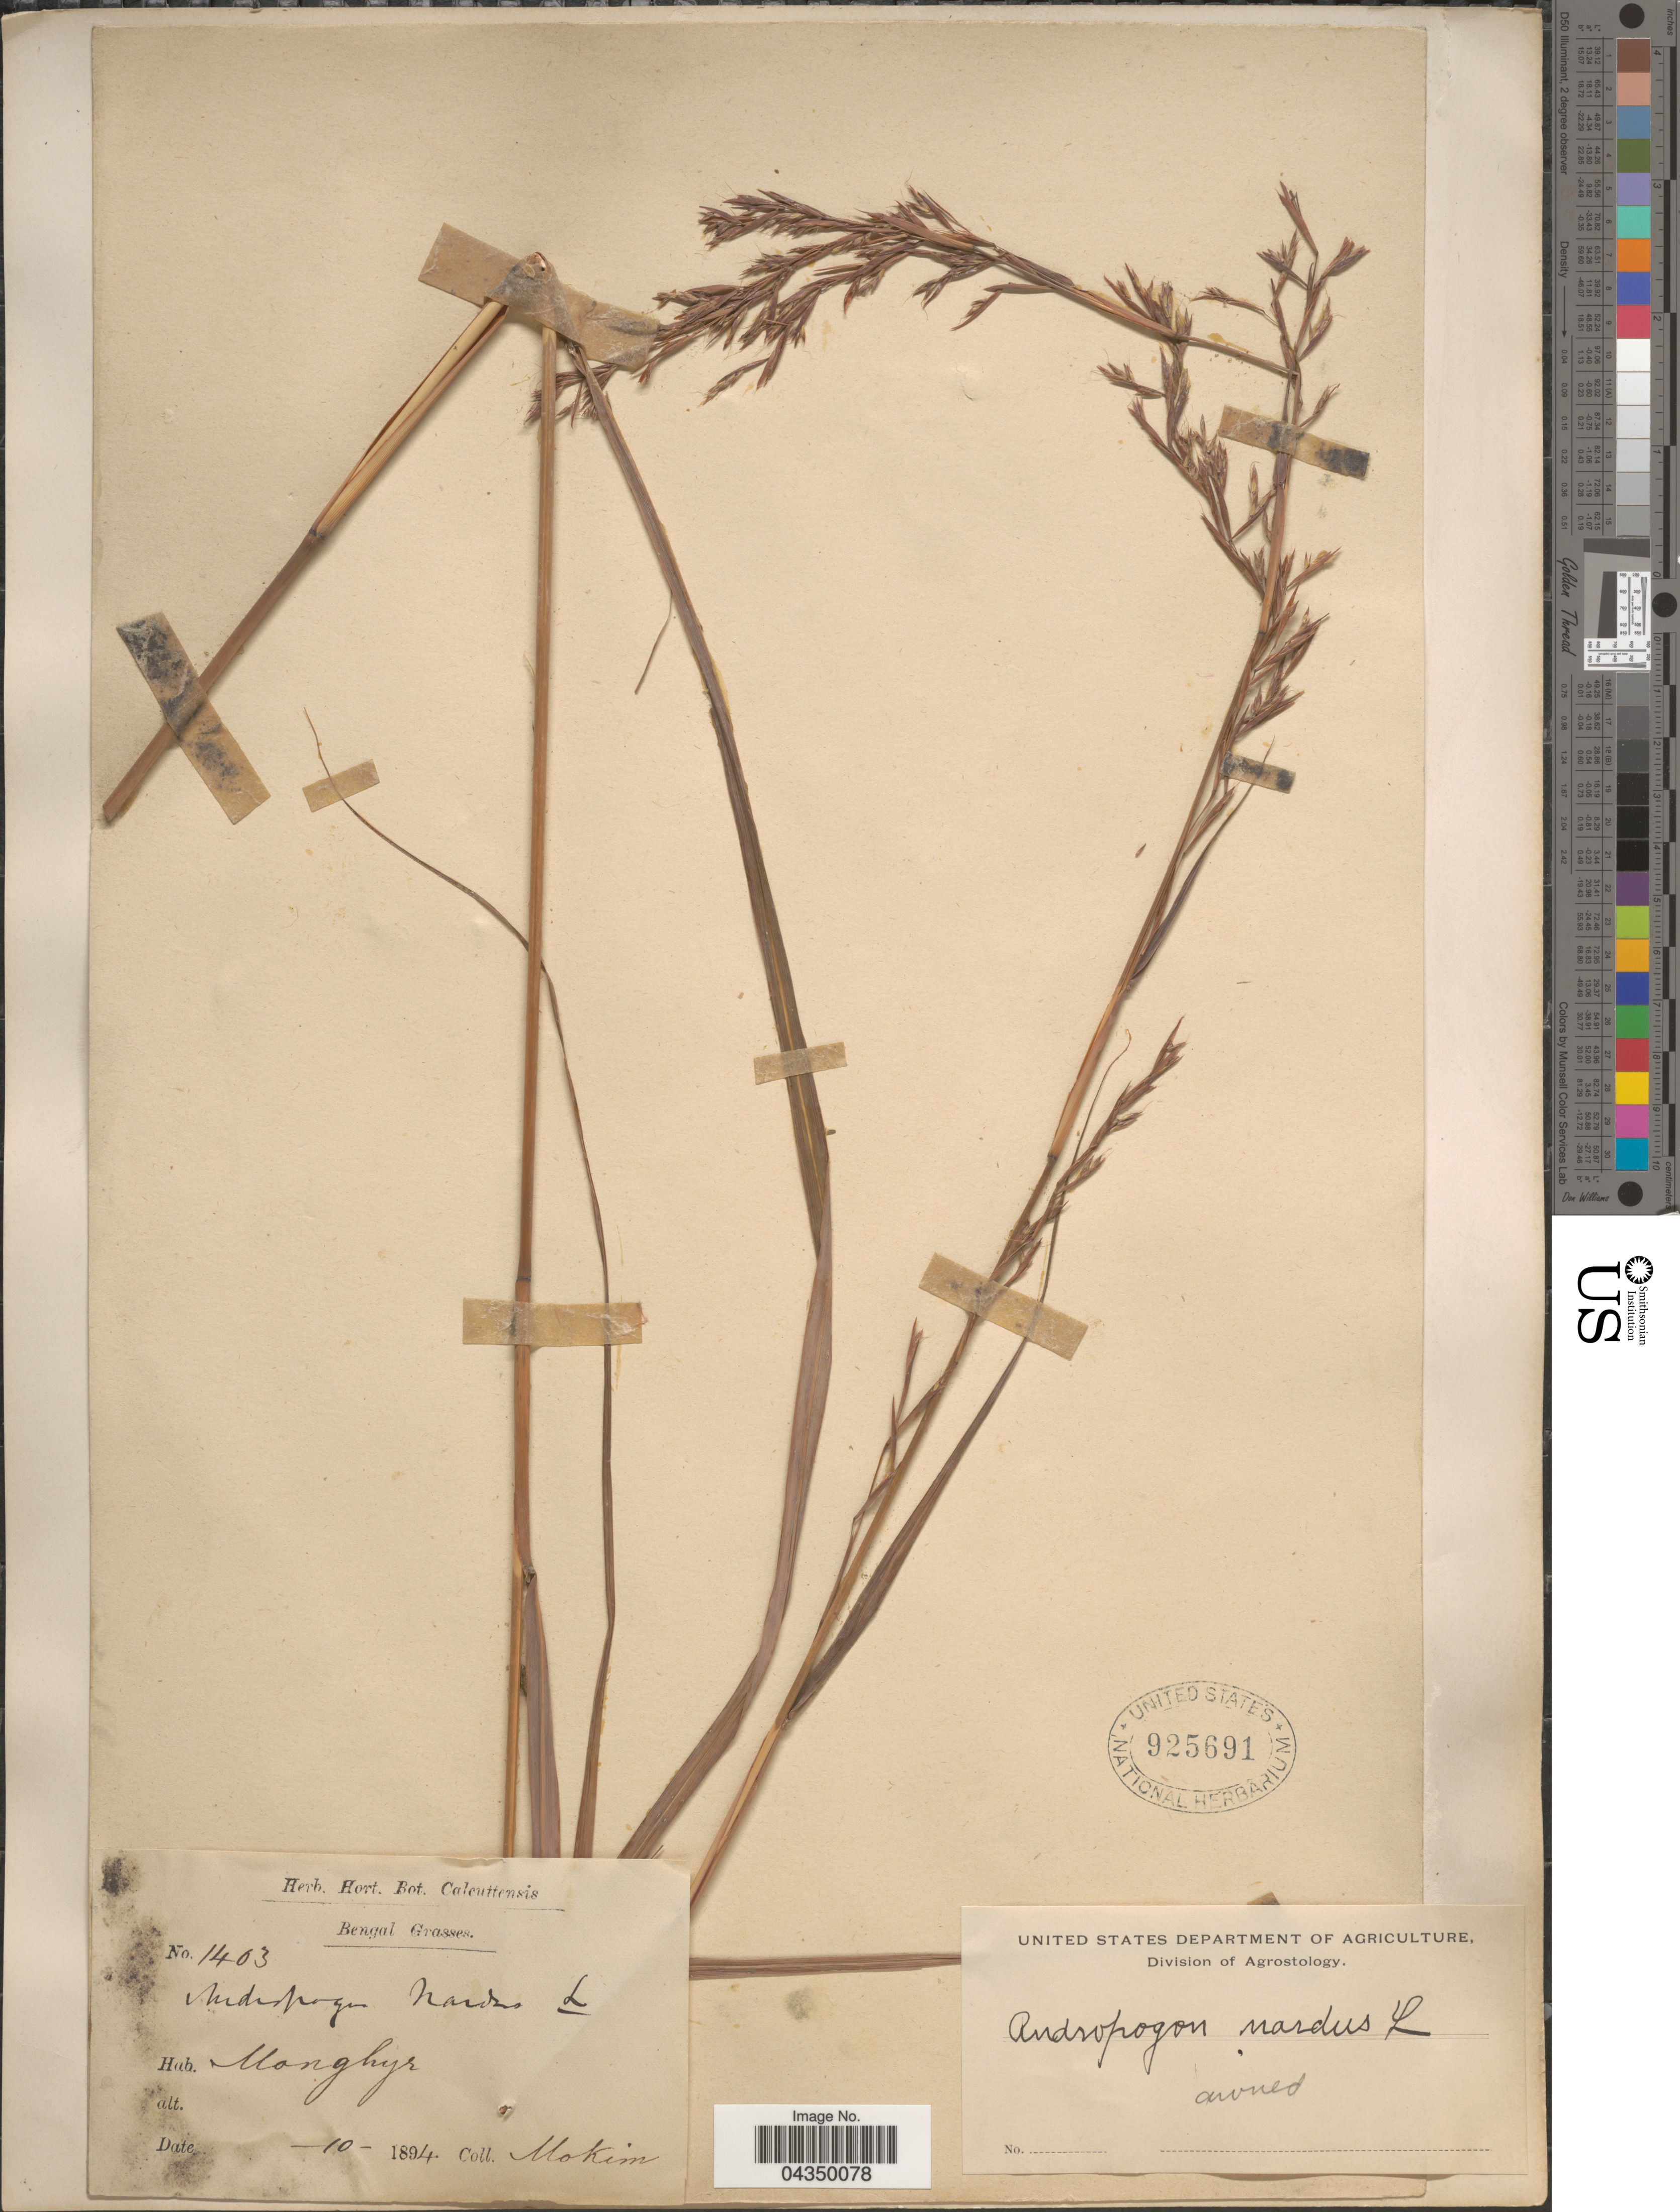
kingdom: Plantae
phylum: Tracheophyta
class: Liliopsida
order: Poales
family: Poaceae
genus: Cymbopogon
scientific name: Cymbopogon nardus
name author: (L.) Rendle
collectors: -. Mokim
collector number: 1403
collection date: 1894-10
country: India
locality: Monghyr.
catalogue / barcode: US 925691